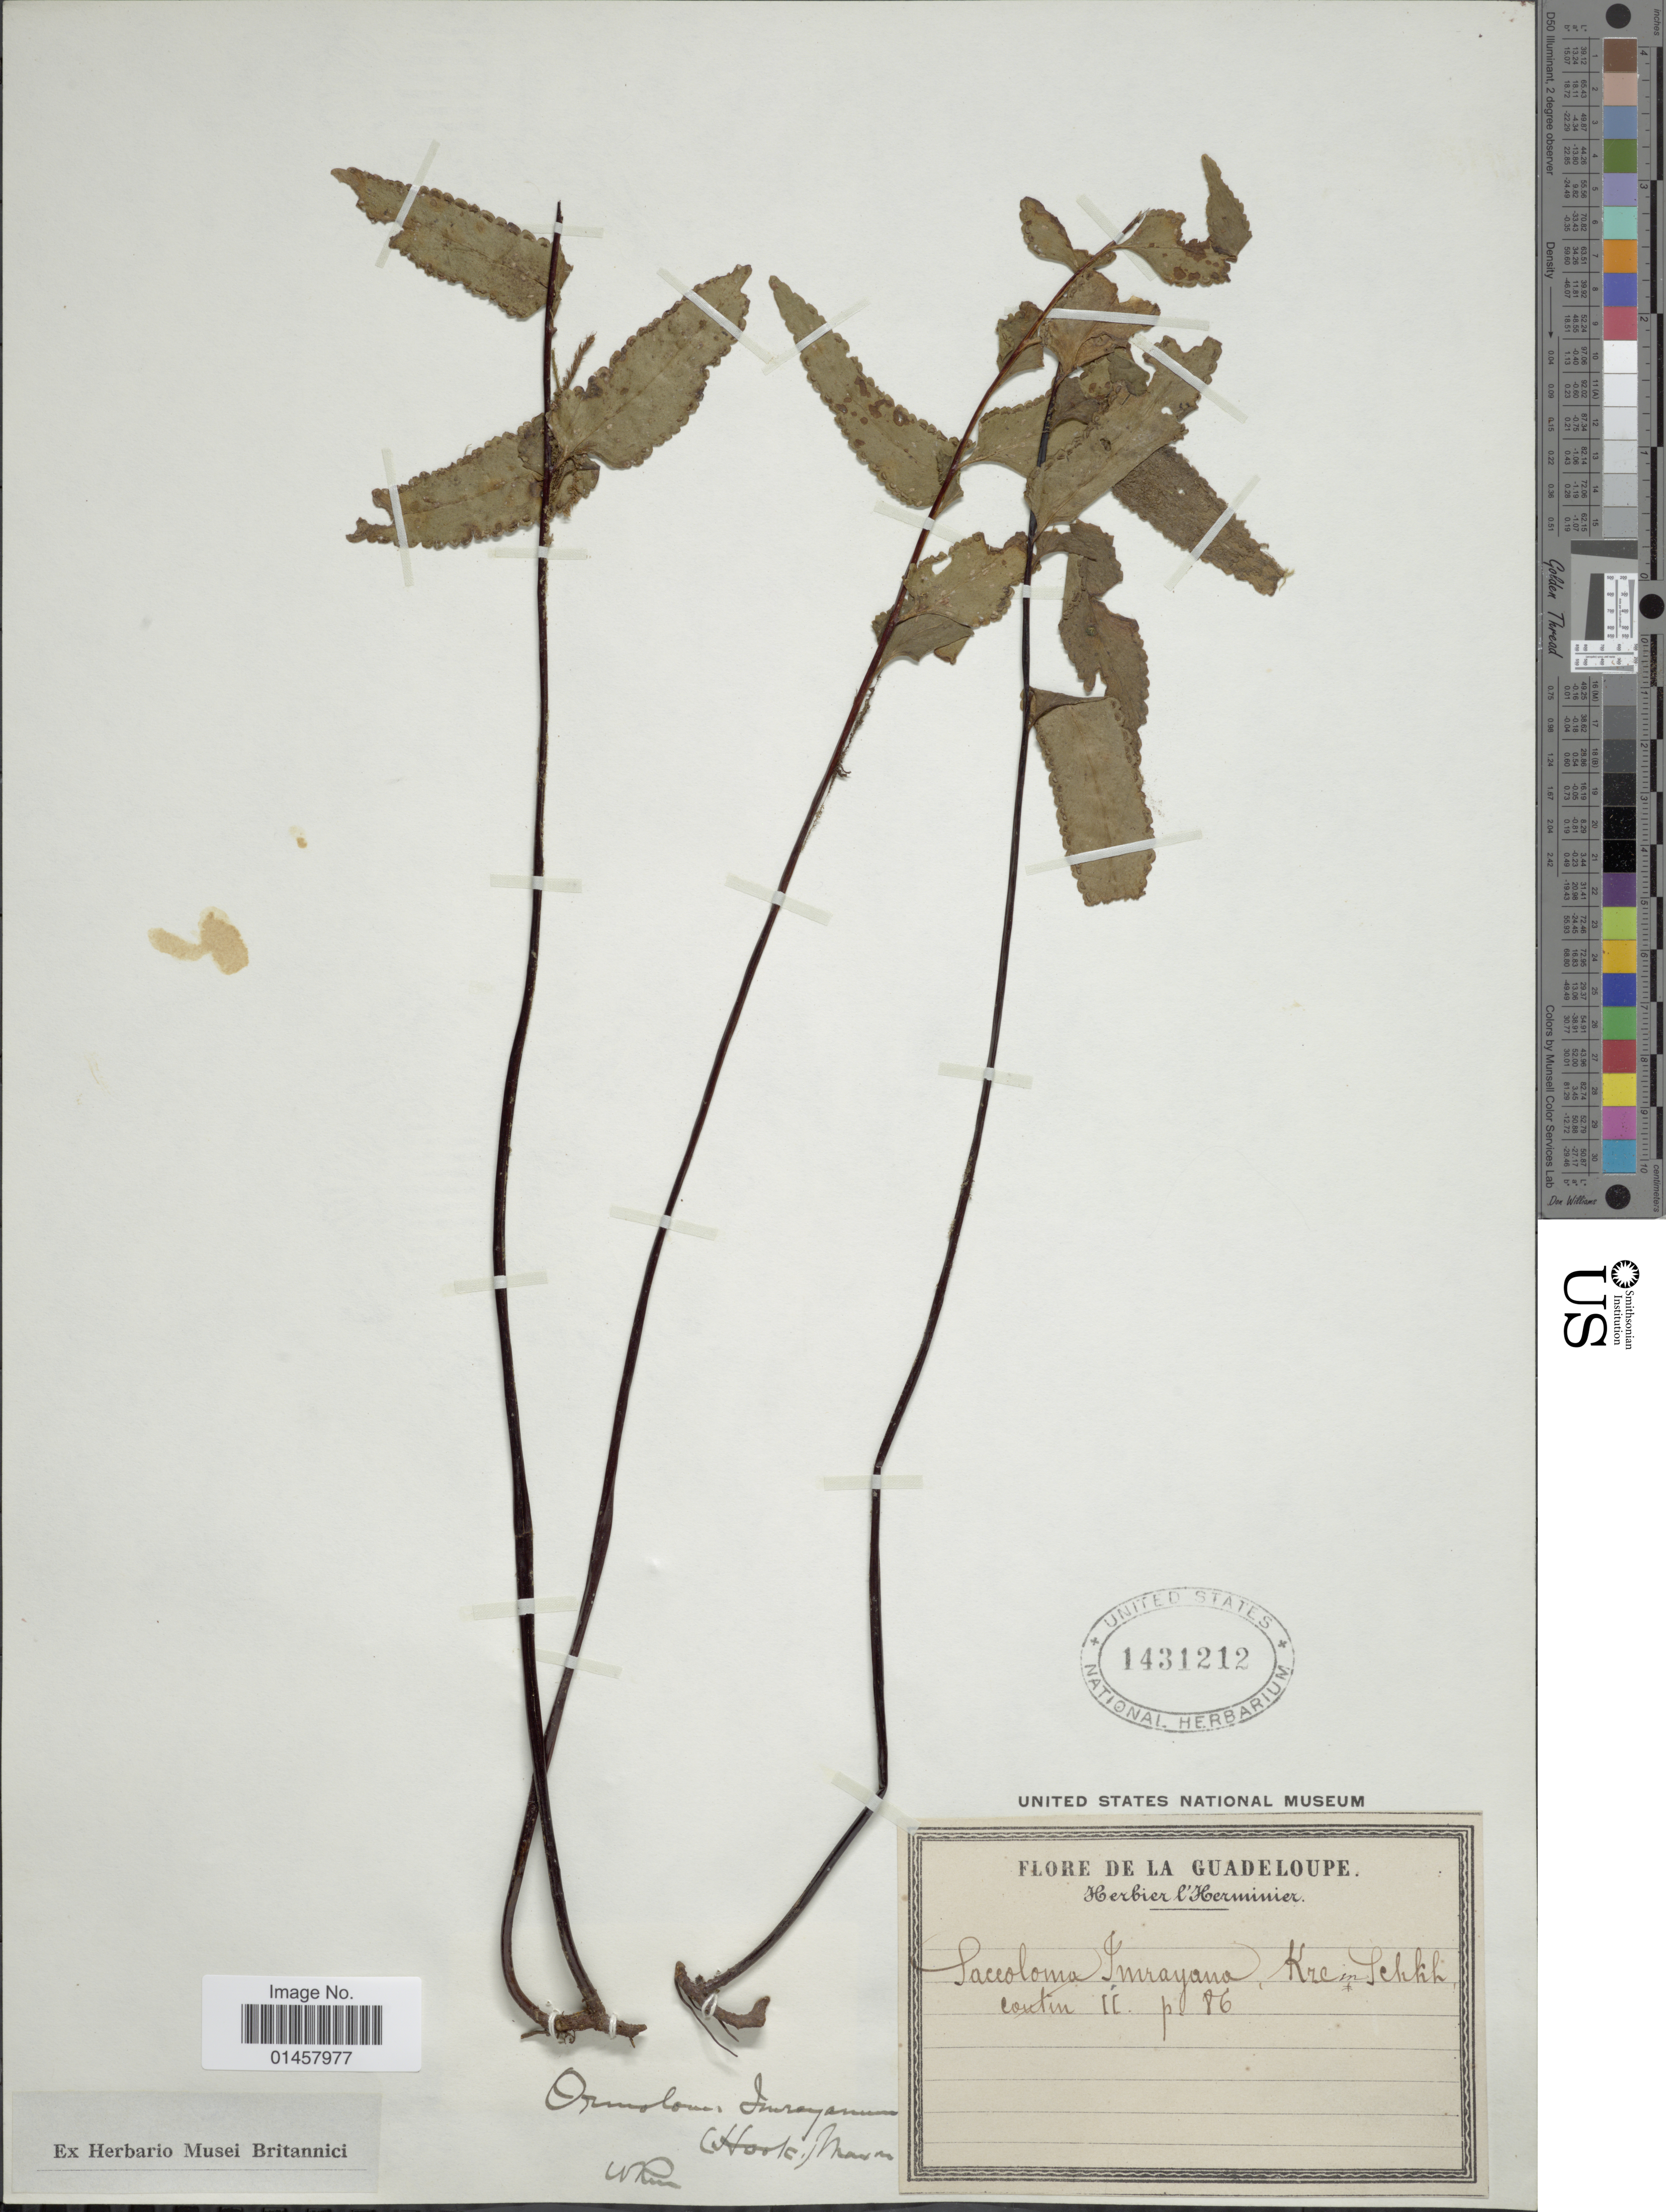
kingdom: Plantae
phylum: Tracheophyta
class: Polypodiopsida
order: Polypodiales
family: Lindsaeaceae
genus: Lindsaea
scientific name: Lindsaea imrayana comb. ined.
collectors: ex herb. l'Herminier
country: Guadeloupe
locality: Flore de la Guadeloupe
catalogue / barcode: US 1431212